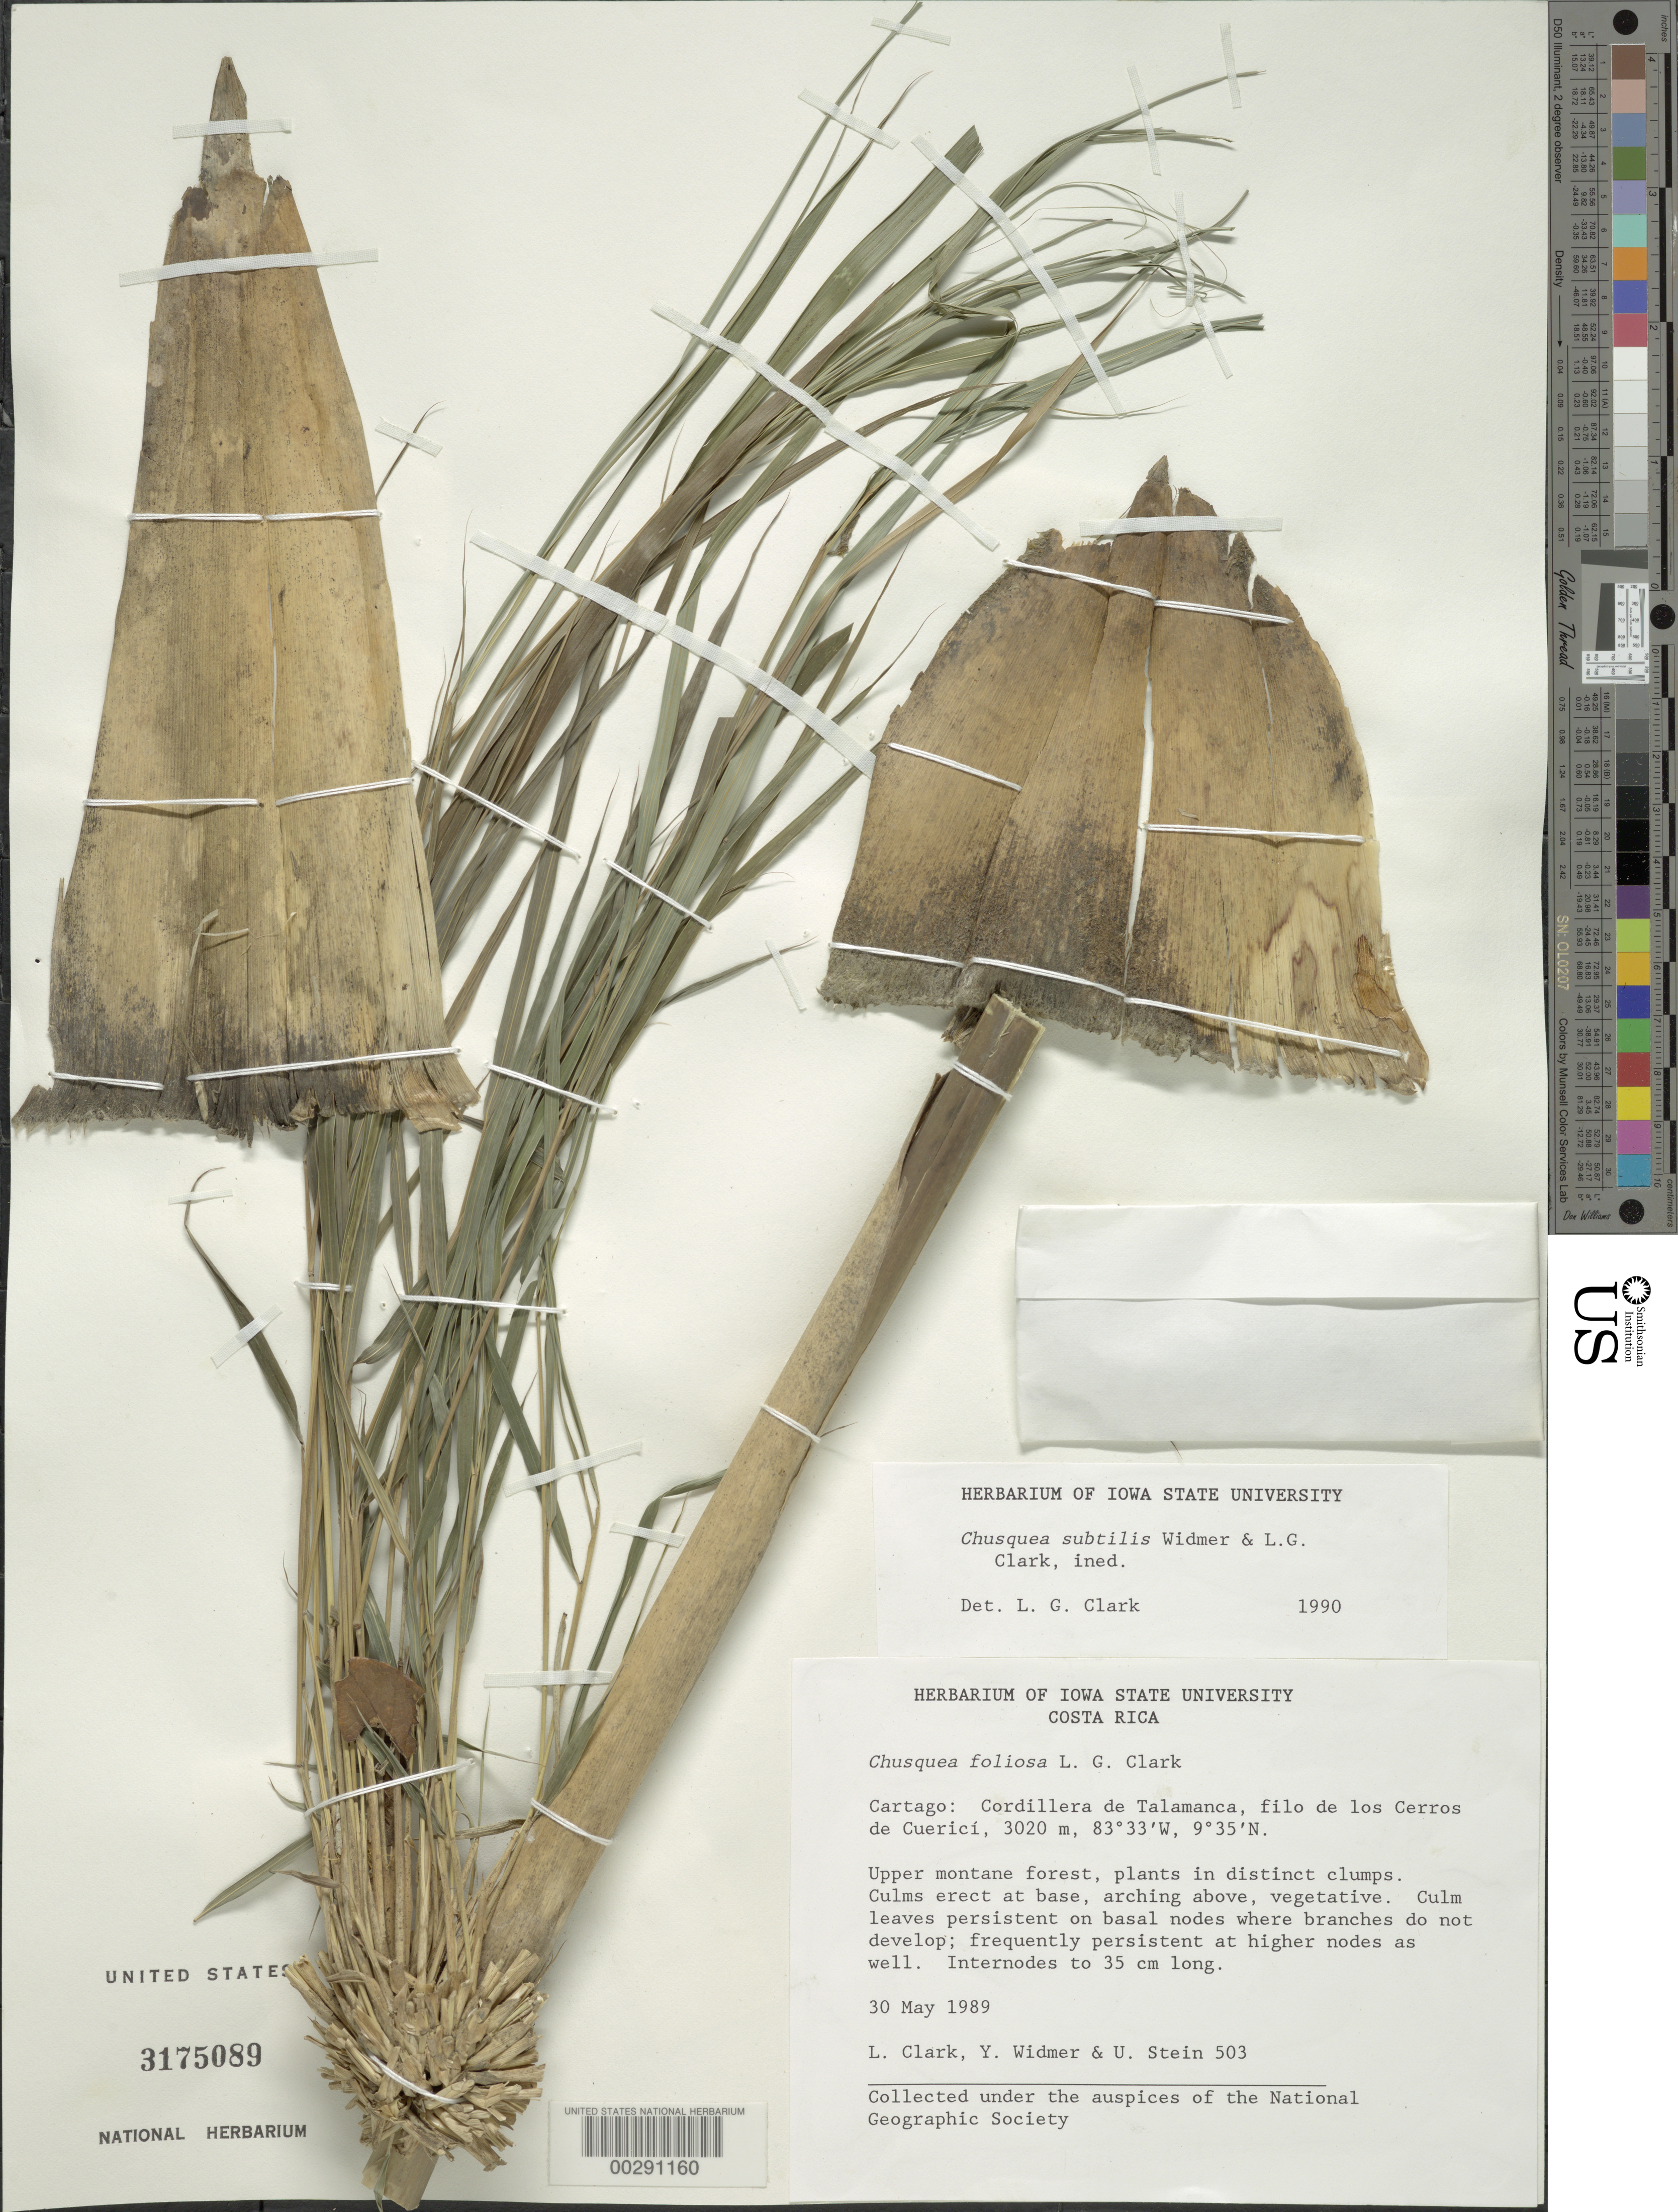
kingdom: Plantae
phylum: Tracheophyta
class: Liliopsida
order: Poales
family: Poaceae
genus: Chusquea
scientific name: Chusquea subtilis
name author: Y. Widmer & L.G. Clark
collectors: L. G. Clark, Y. Widmer & U. Stein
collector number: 503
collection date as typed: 30 May 1989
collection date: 1989-05-30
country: Costa Rica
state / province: Cartago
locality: Cordillera de Talamanca, edge of the Cerros Cuerici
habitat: Upper montane forest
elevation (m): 3020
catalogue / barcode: US 3175089